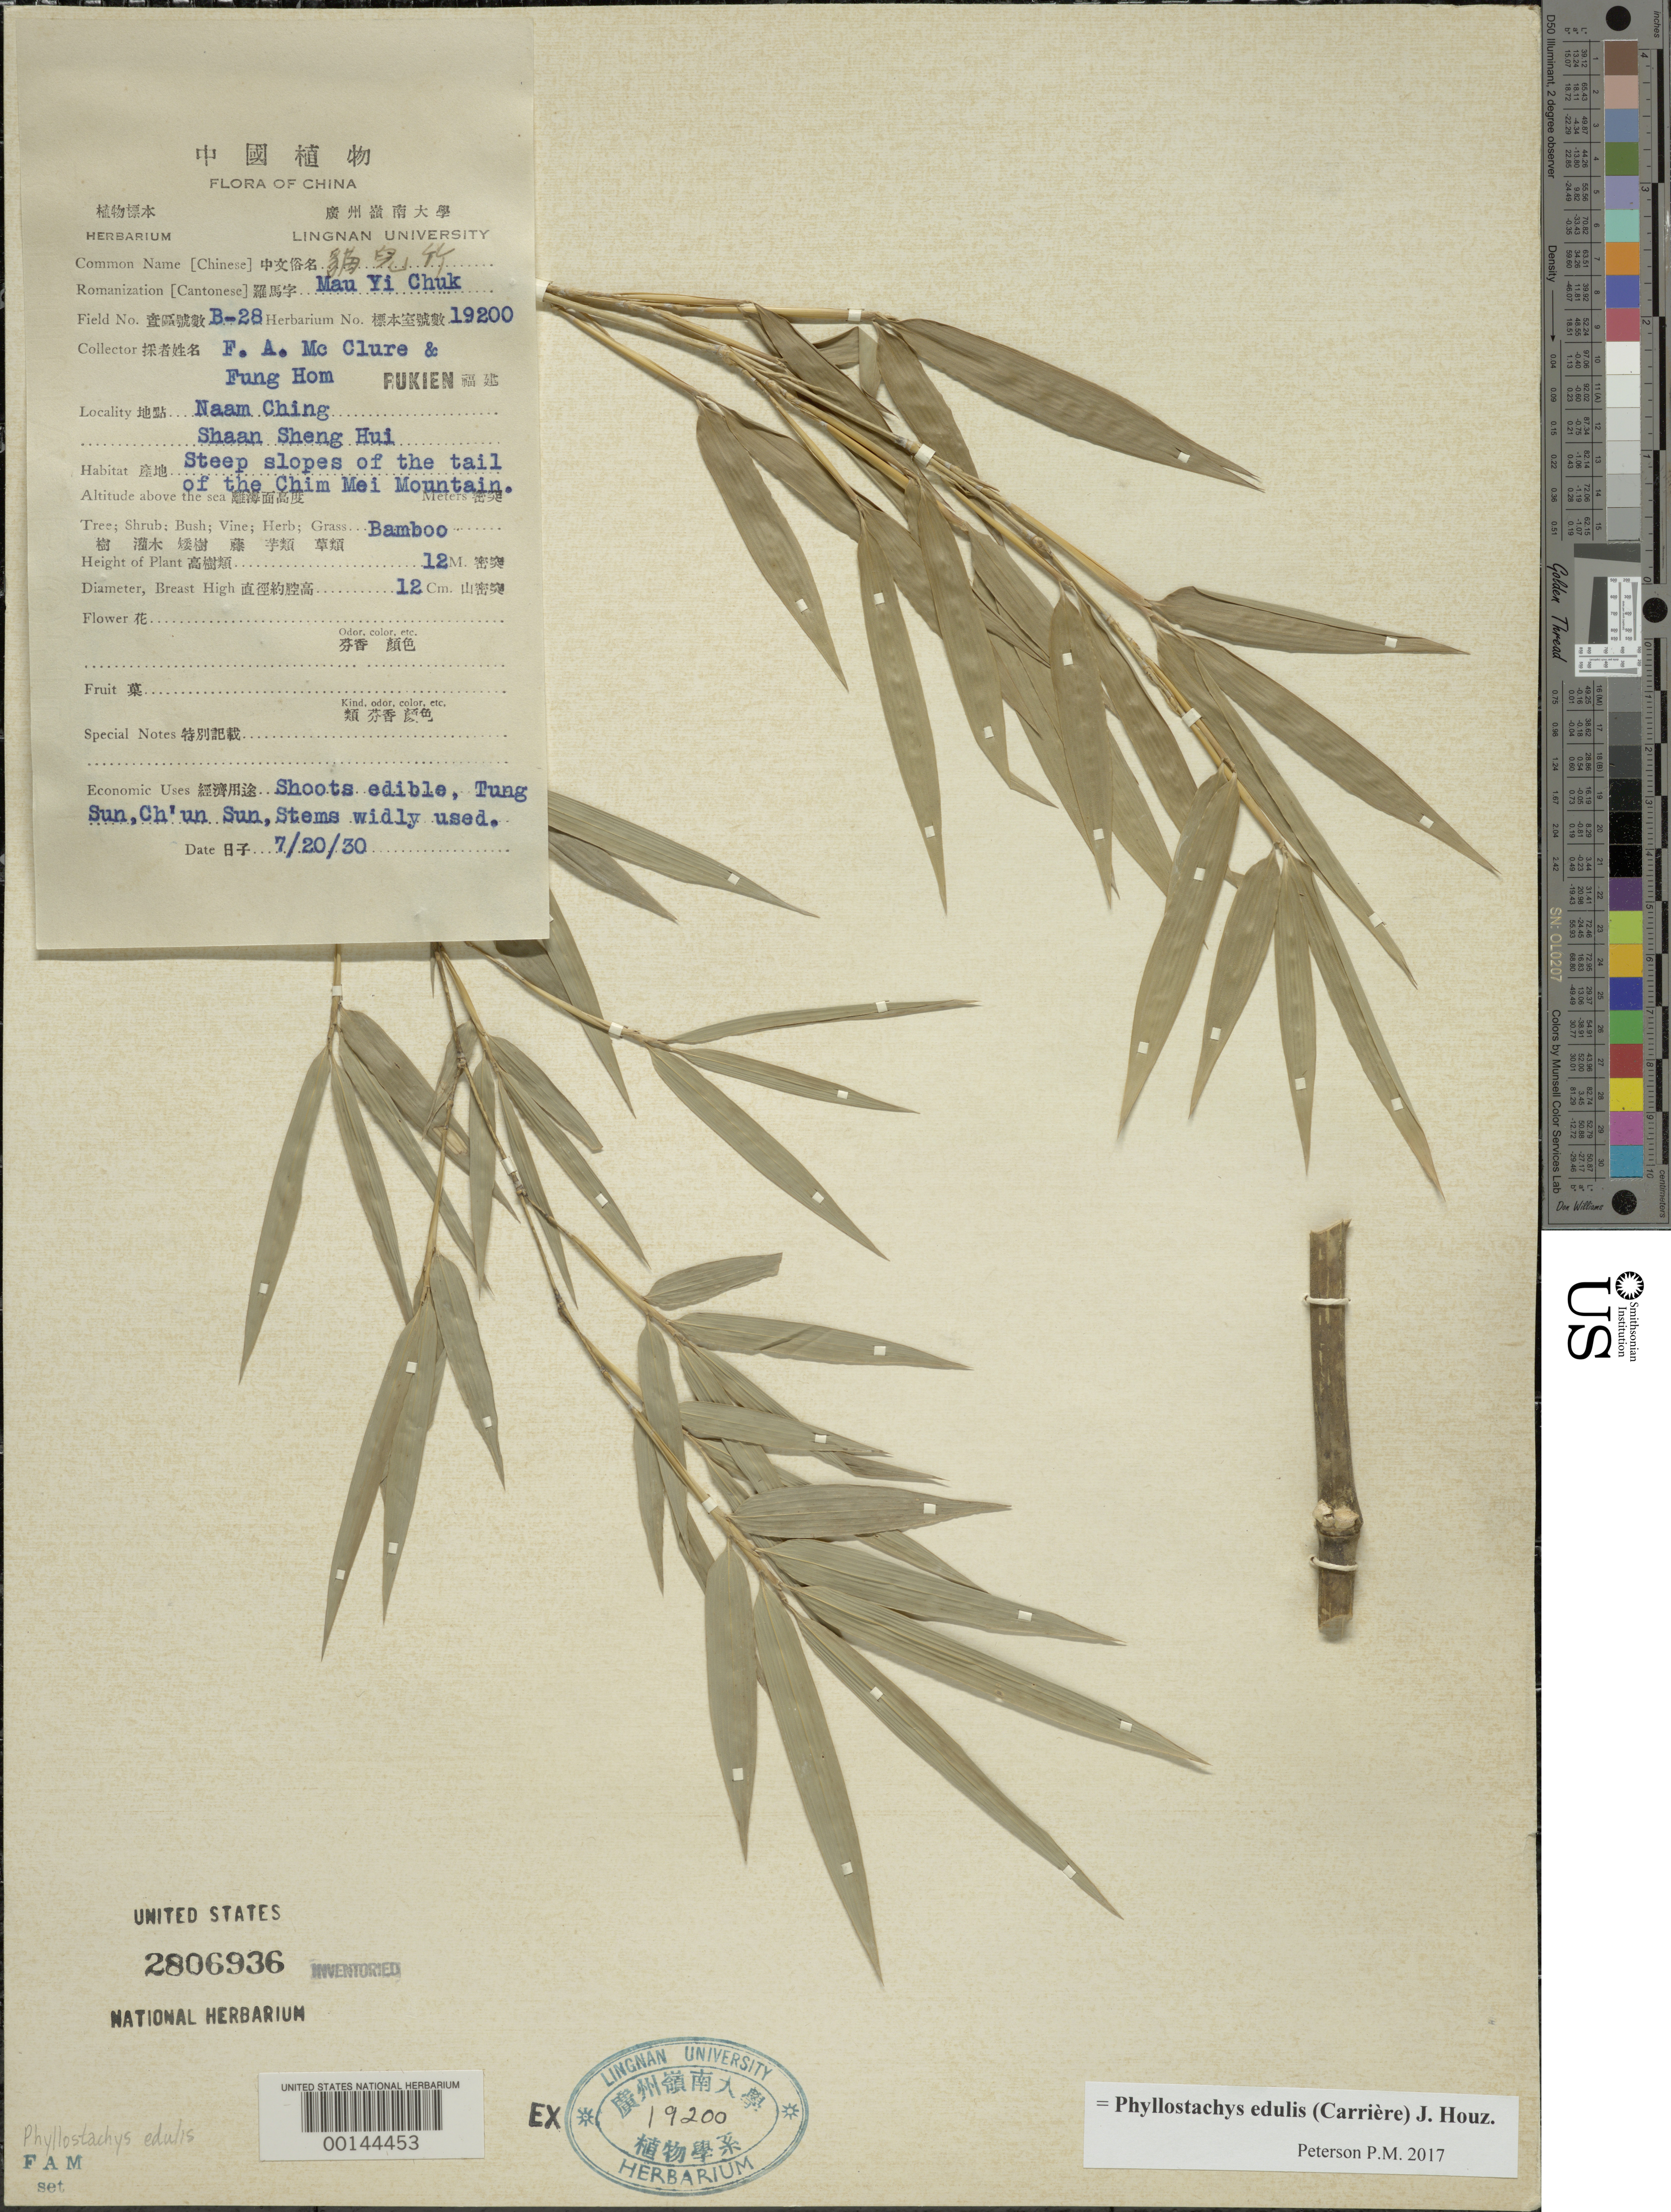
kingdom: Plantae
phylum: Tracheophyta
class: Liliopsida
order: Poales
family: Poaceae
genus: Phyllostachys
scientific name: Phyllostachys edulis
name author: (Carrière) J. Houz.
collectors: F. A. McClure & H. L. Fung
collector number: B-28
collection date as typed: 20 Jul 1930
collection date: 1930-07-20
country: China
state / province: Fujian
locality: Naam ching, shaan sheng hui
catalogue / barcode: US 2806936